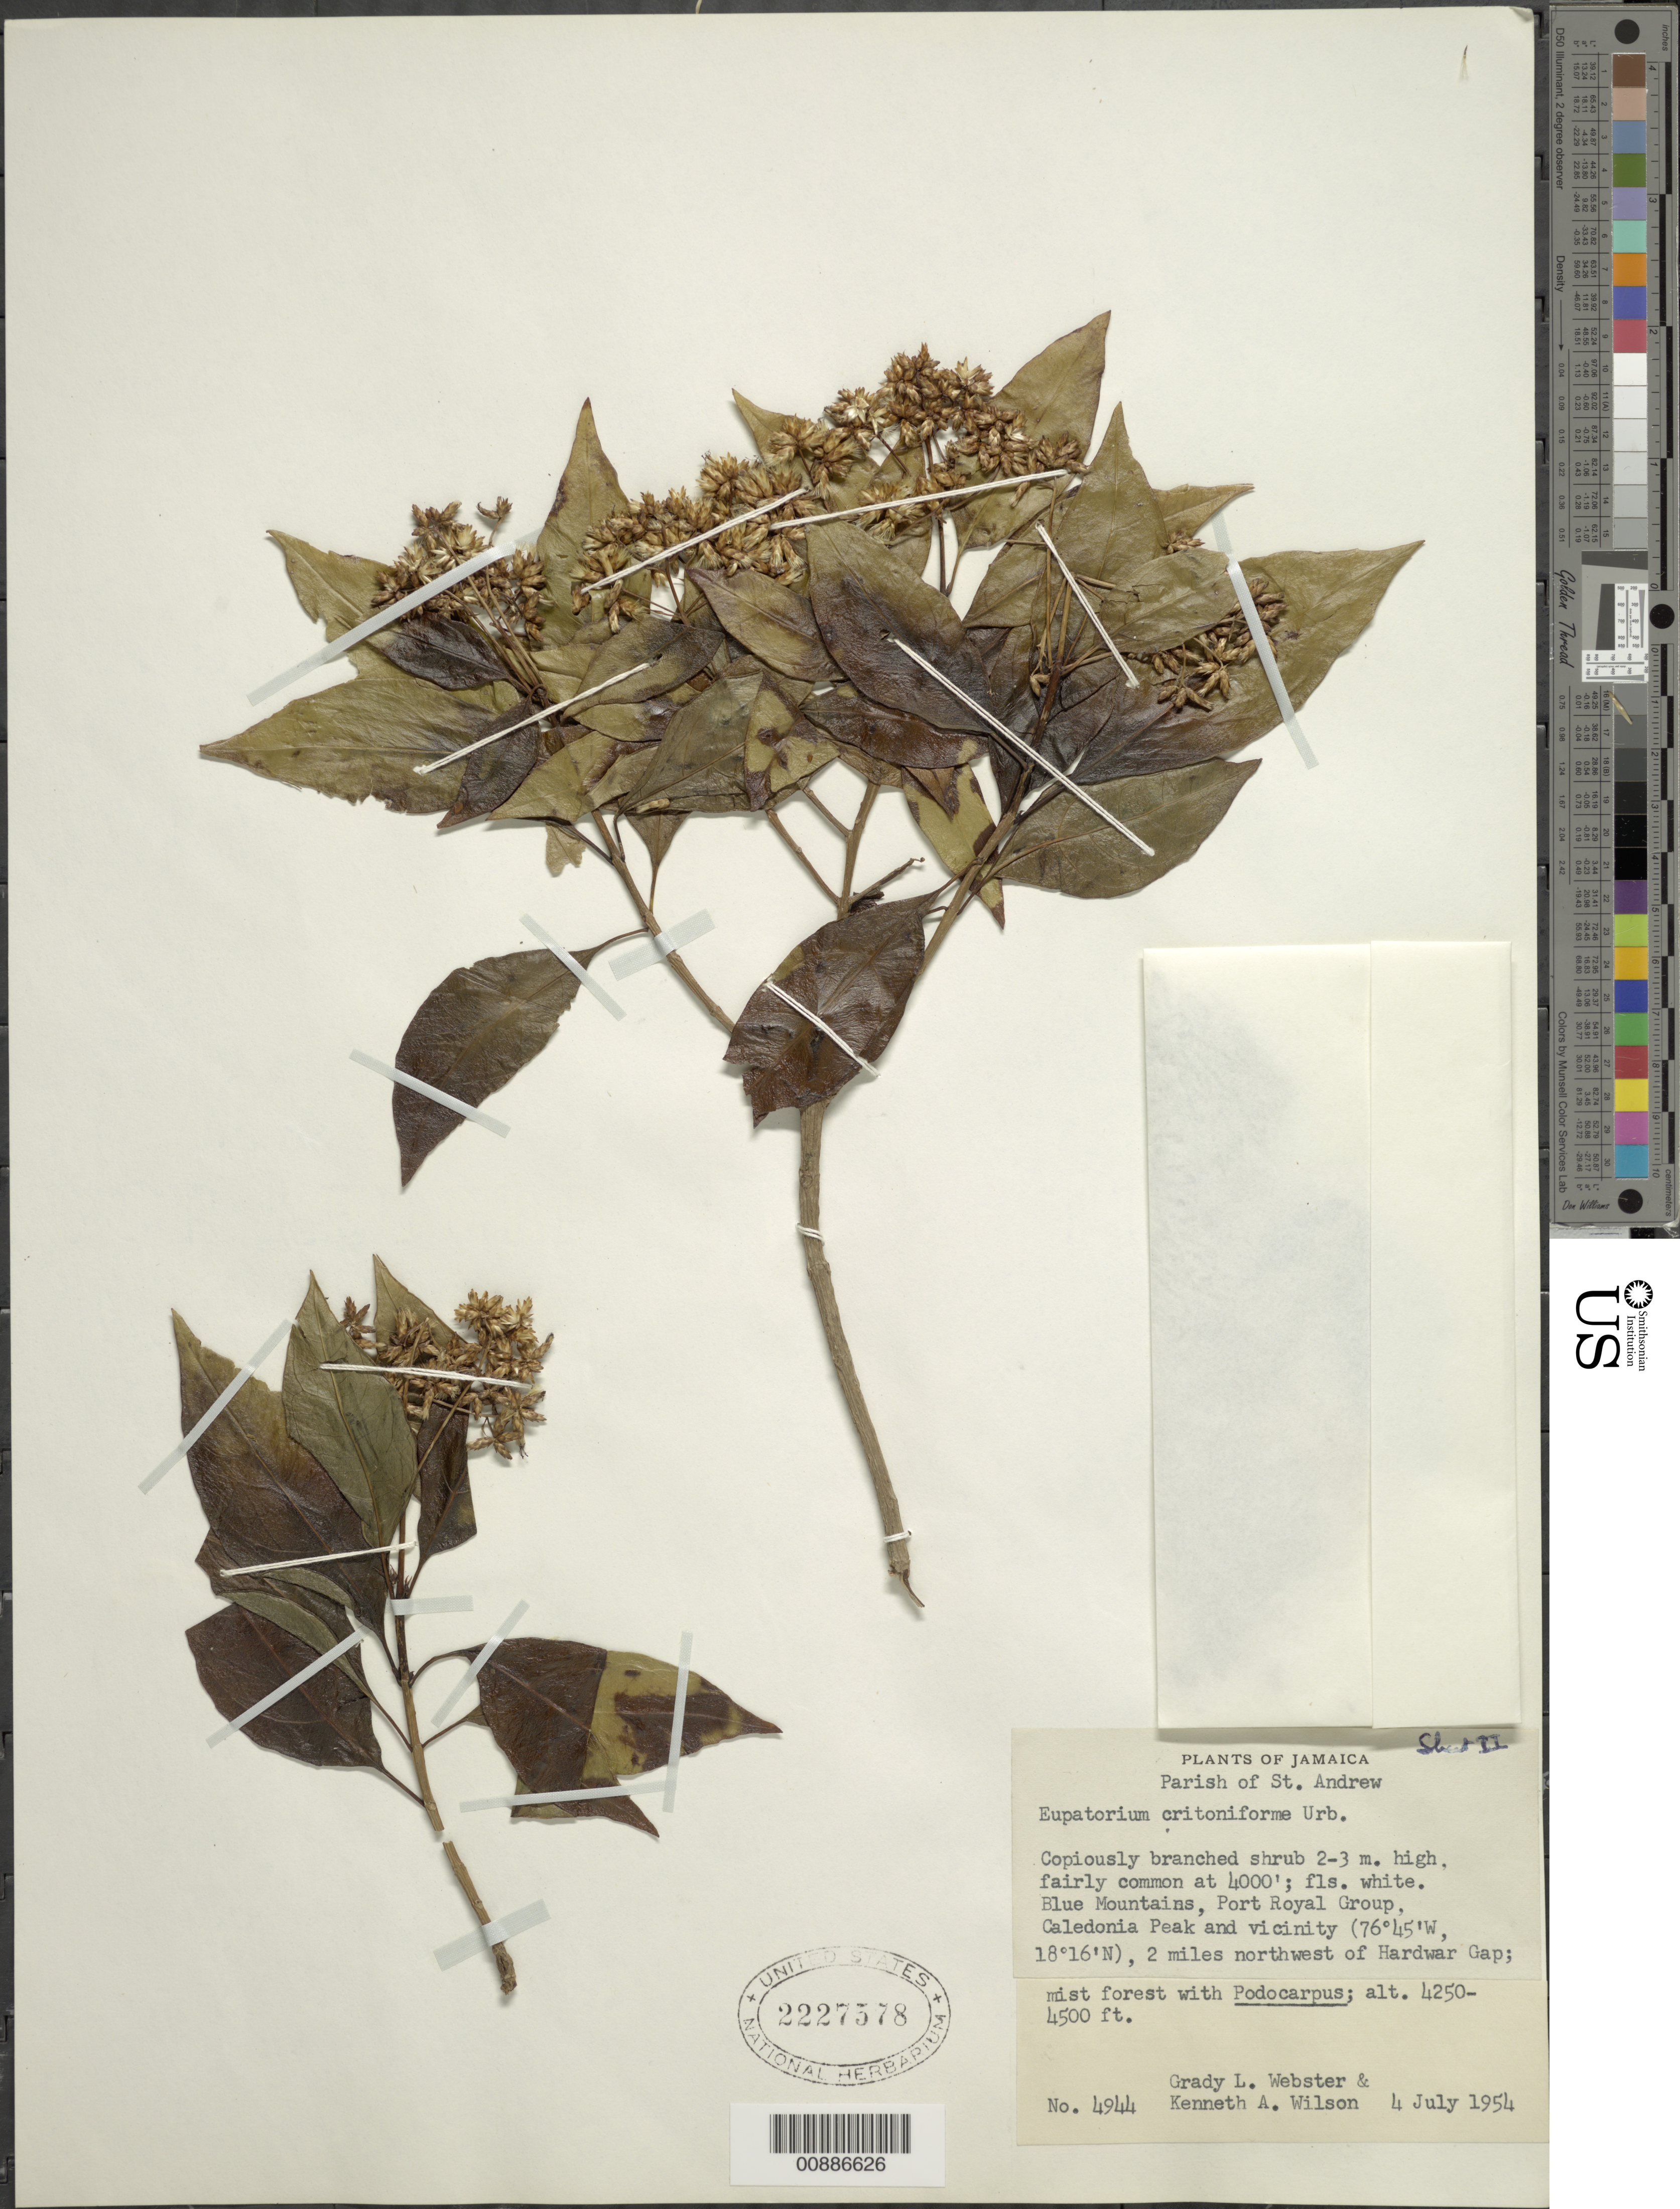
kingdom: Plantae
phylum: Tracheophyta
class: Magnoliopsida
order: Asterales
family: Asteraceae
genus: Urbananthus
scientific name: Urbananthus critoniforme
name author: (Urb.) R.M. King & H. Rob.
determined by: Robinson, Harold E., (US)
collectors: G. L. Webster & K. A. Wilson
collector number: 4944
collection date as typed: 04 Jul 1954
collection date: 1954-07-04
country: Jamaica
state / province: Saint Andrew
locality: Blue Mountains, Port Royal Group, Caledonia Peak and vicinity, 2 miles NW of Hardwar Gap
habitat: Mist forest at and near peak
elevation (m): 1295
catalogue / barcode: US 2227578